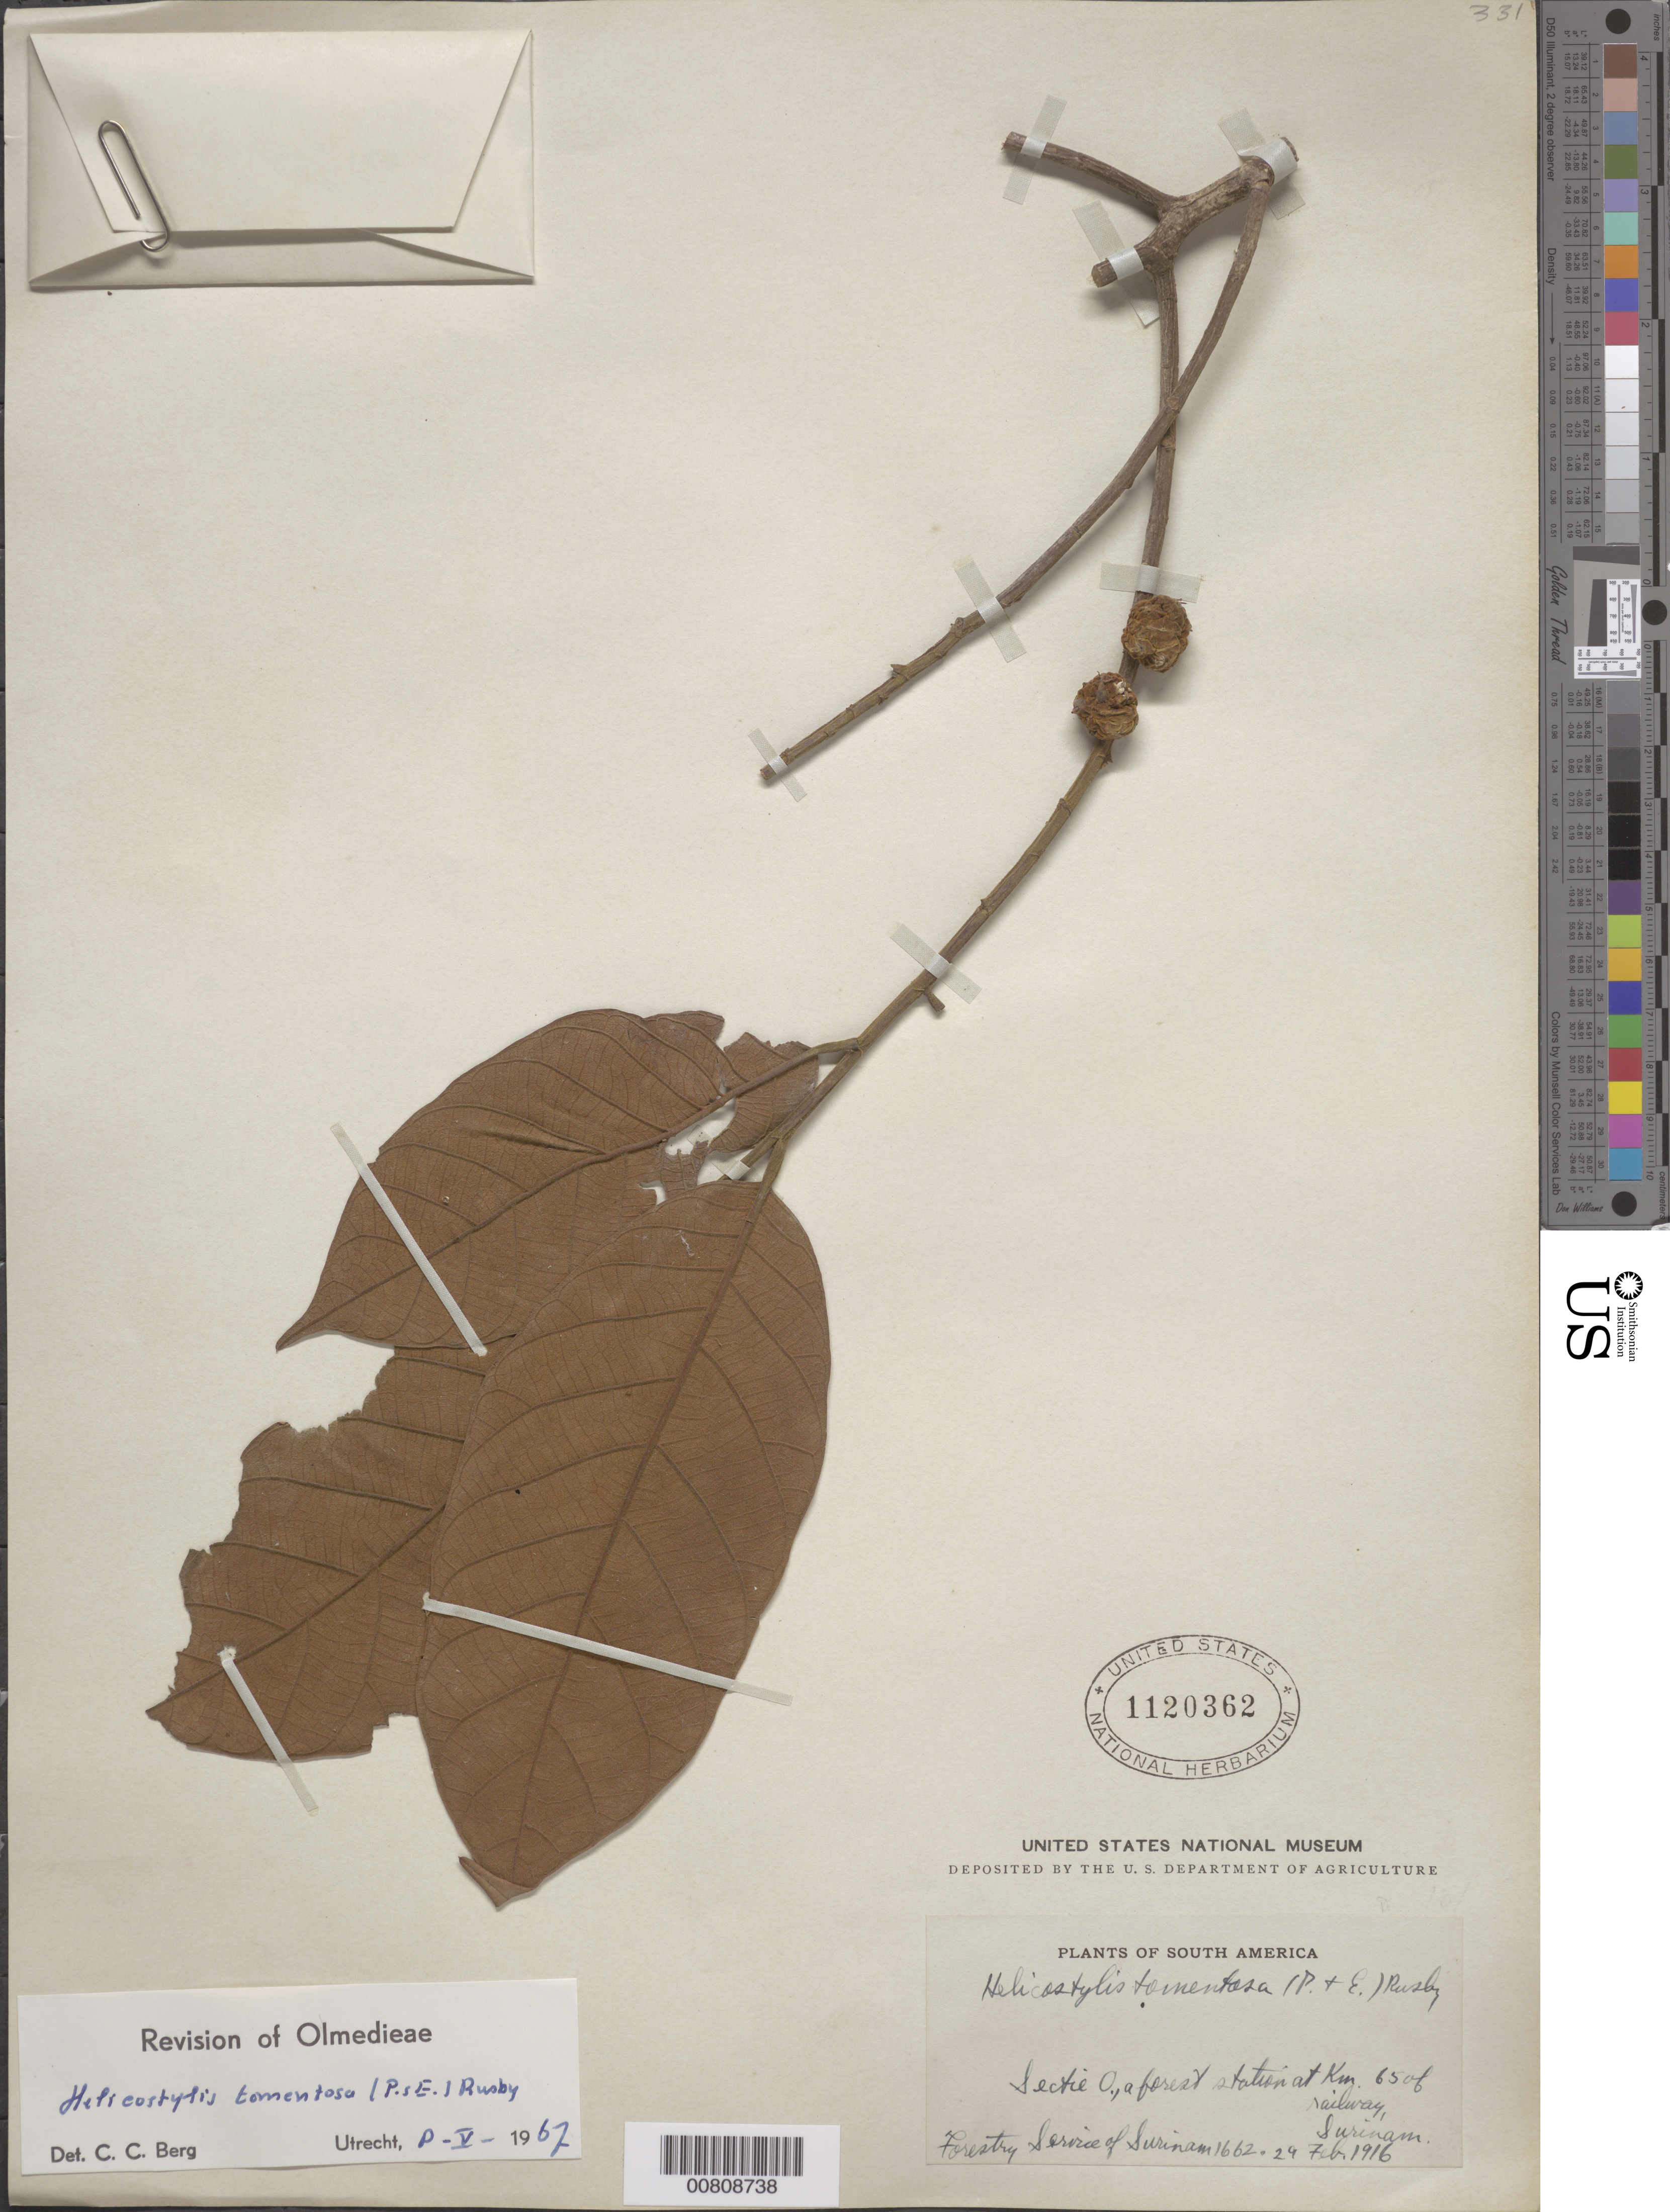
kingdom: Plantae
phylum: Tracheophyta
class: Magnoliopsida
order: Rosales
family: Moraceae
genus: Helicostylis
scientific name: Helicostylis tomentosa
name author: (Poepp. & Endl.) Rusby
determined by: Berg, C. C.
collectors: Forestry Bureau-Surinam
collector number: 1662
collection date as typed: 24-Feb-16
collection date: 1916-02-24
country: Suriname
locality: Sectie O, Forest Station, at km 65 of railway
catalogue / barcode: US 1120362